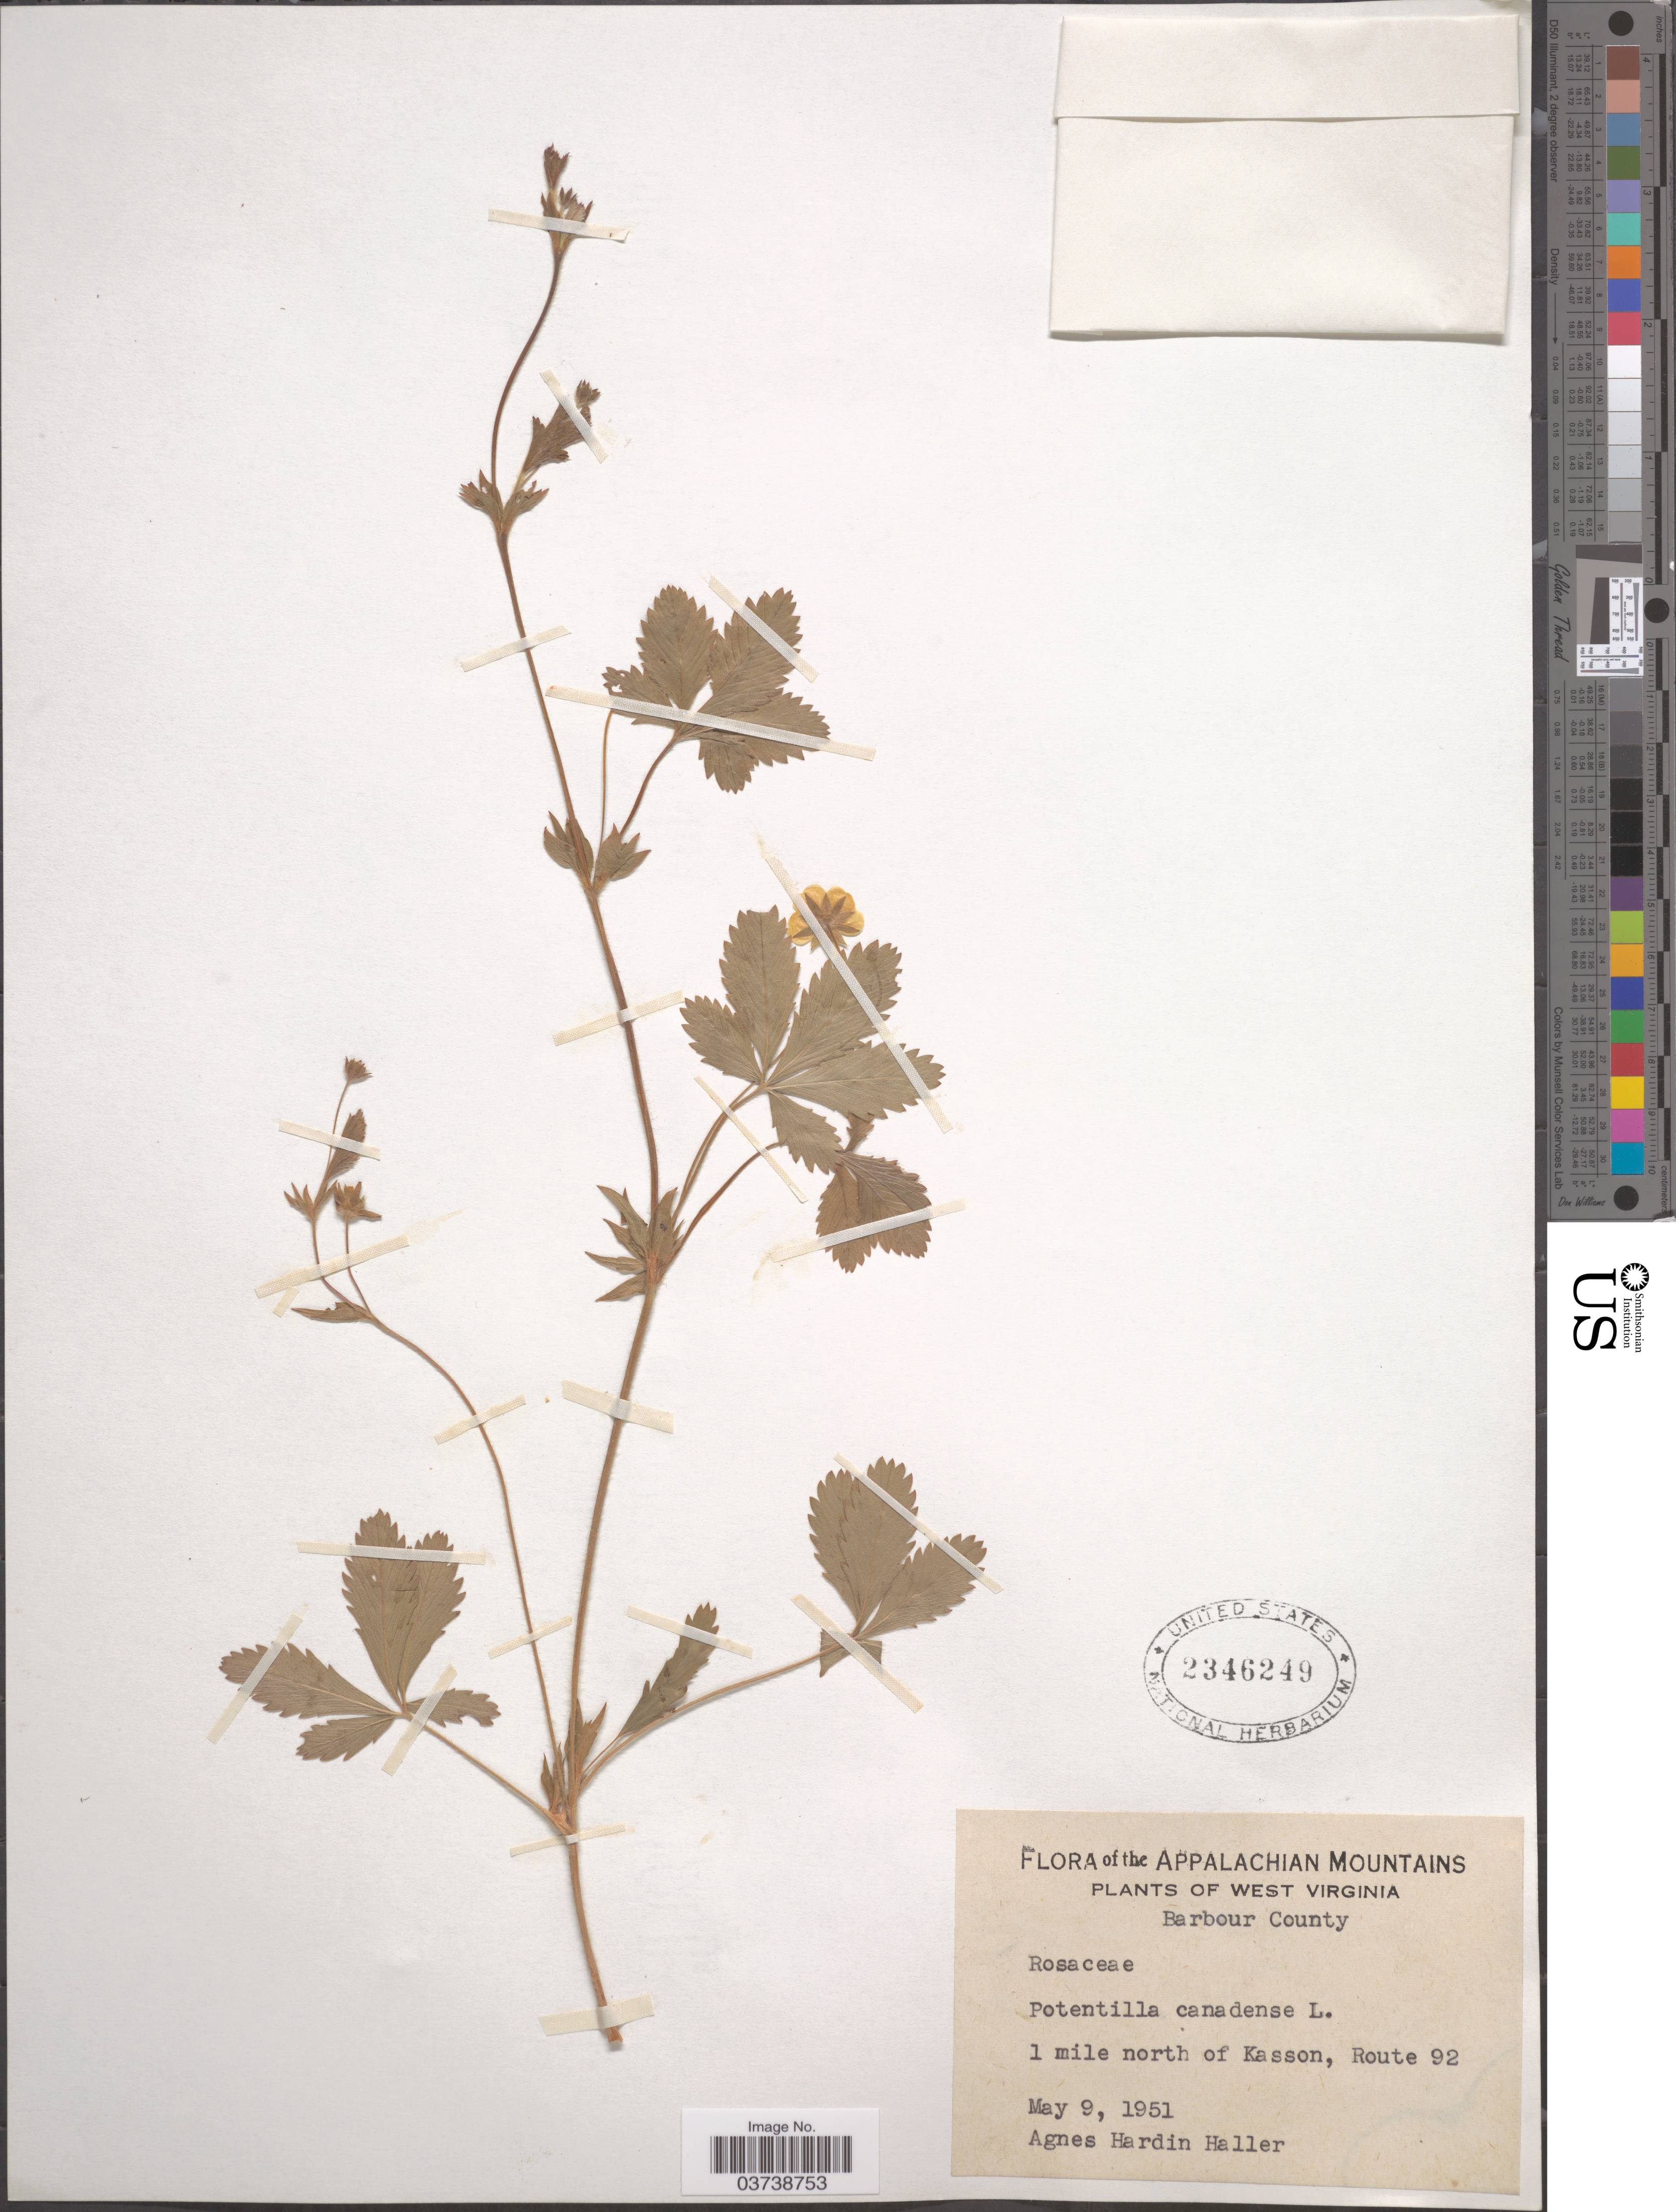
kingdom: Plantae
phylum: Tracheophyta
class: Magnoliopsida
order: Rosales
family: Rosaceae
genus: Potentilla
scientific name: Potentilla canadensis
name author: L.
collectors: A. Haller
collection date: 1951-05-09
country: United States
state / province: West Virginia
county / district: Barbour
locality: The Appalachian Mountains. Barbour County. 1 mile north of Kasson, Route 92.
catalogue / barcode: US 2346249